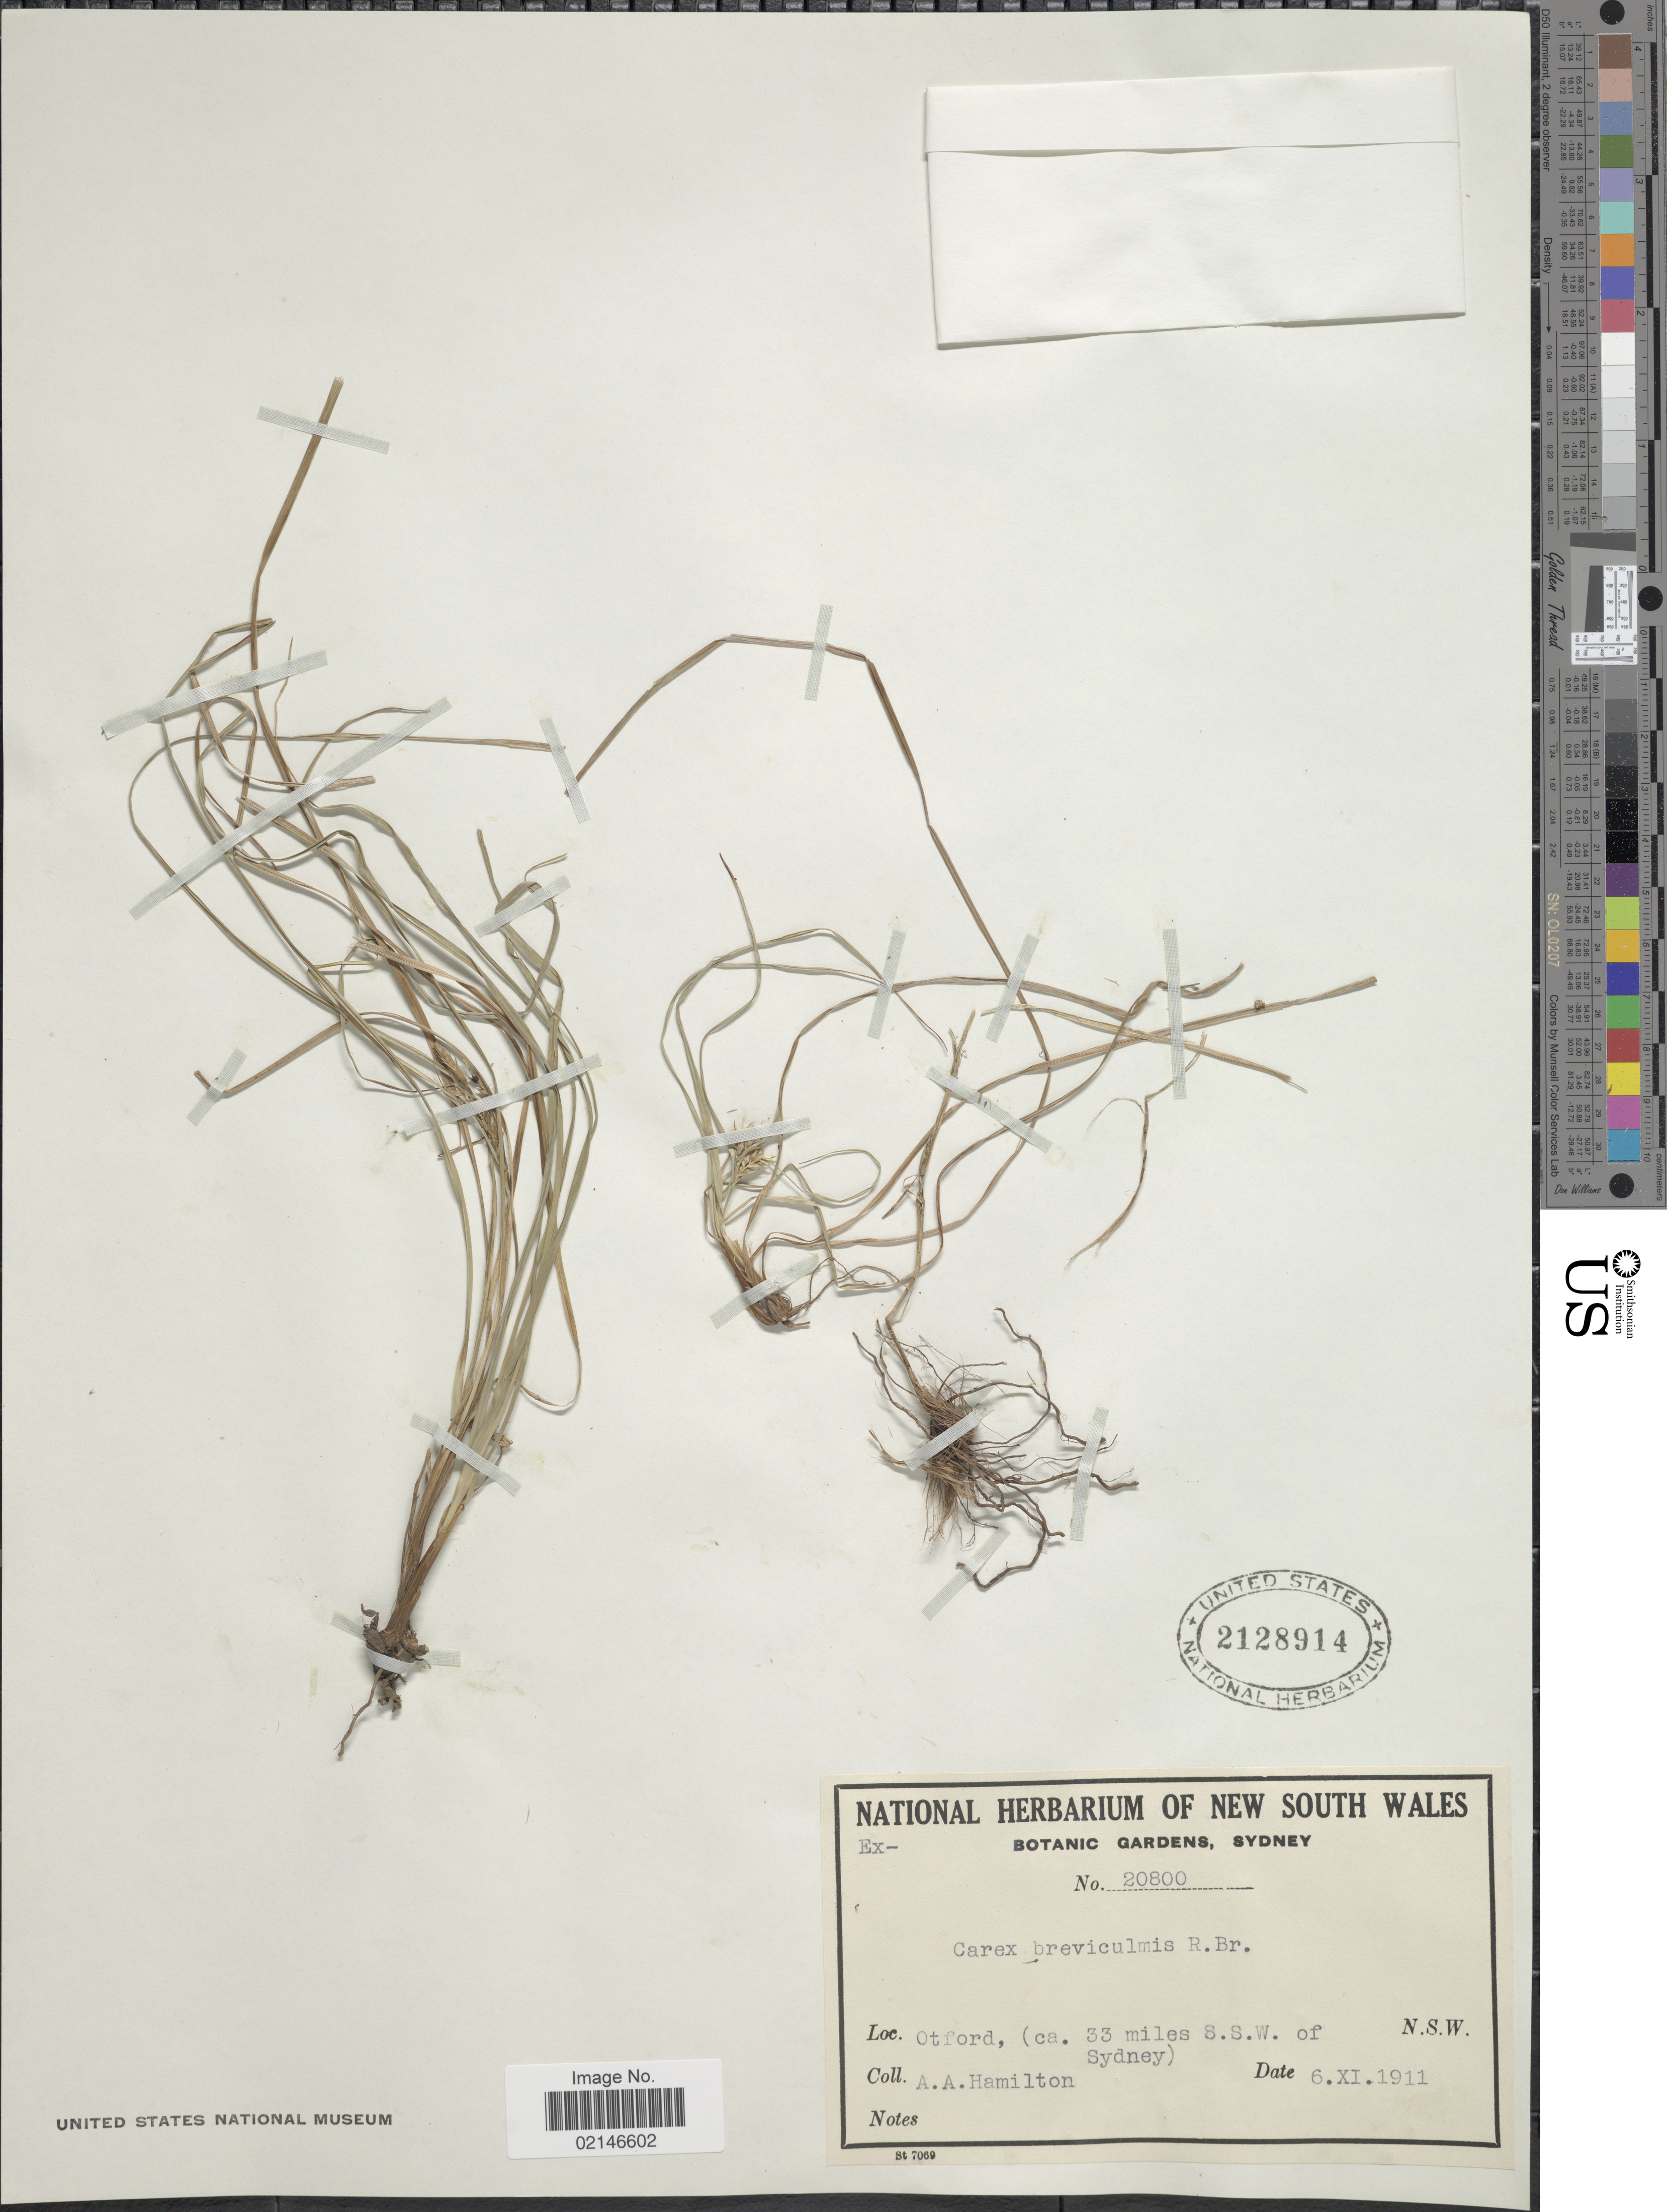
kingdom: Plantae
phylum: Tracheophyta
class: Liliopsida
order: Poales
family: Cyperaceae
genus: Carex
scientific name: Carex breviculmis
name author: R. Br.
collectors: A. A. Hamilton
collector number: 20800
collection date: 1911-11-06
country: Australia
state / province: New South Wales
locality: Otford, (ca. 33 miles S.S.W. of Sydney)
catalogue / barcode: US 2128914